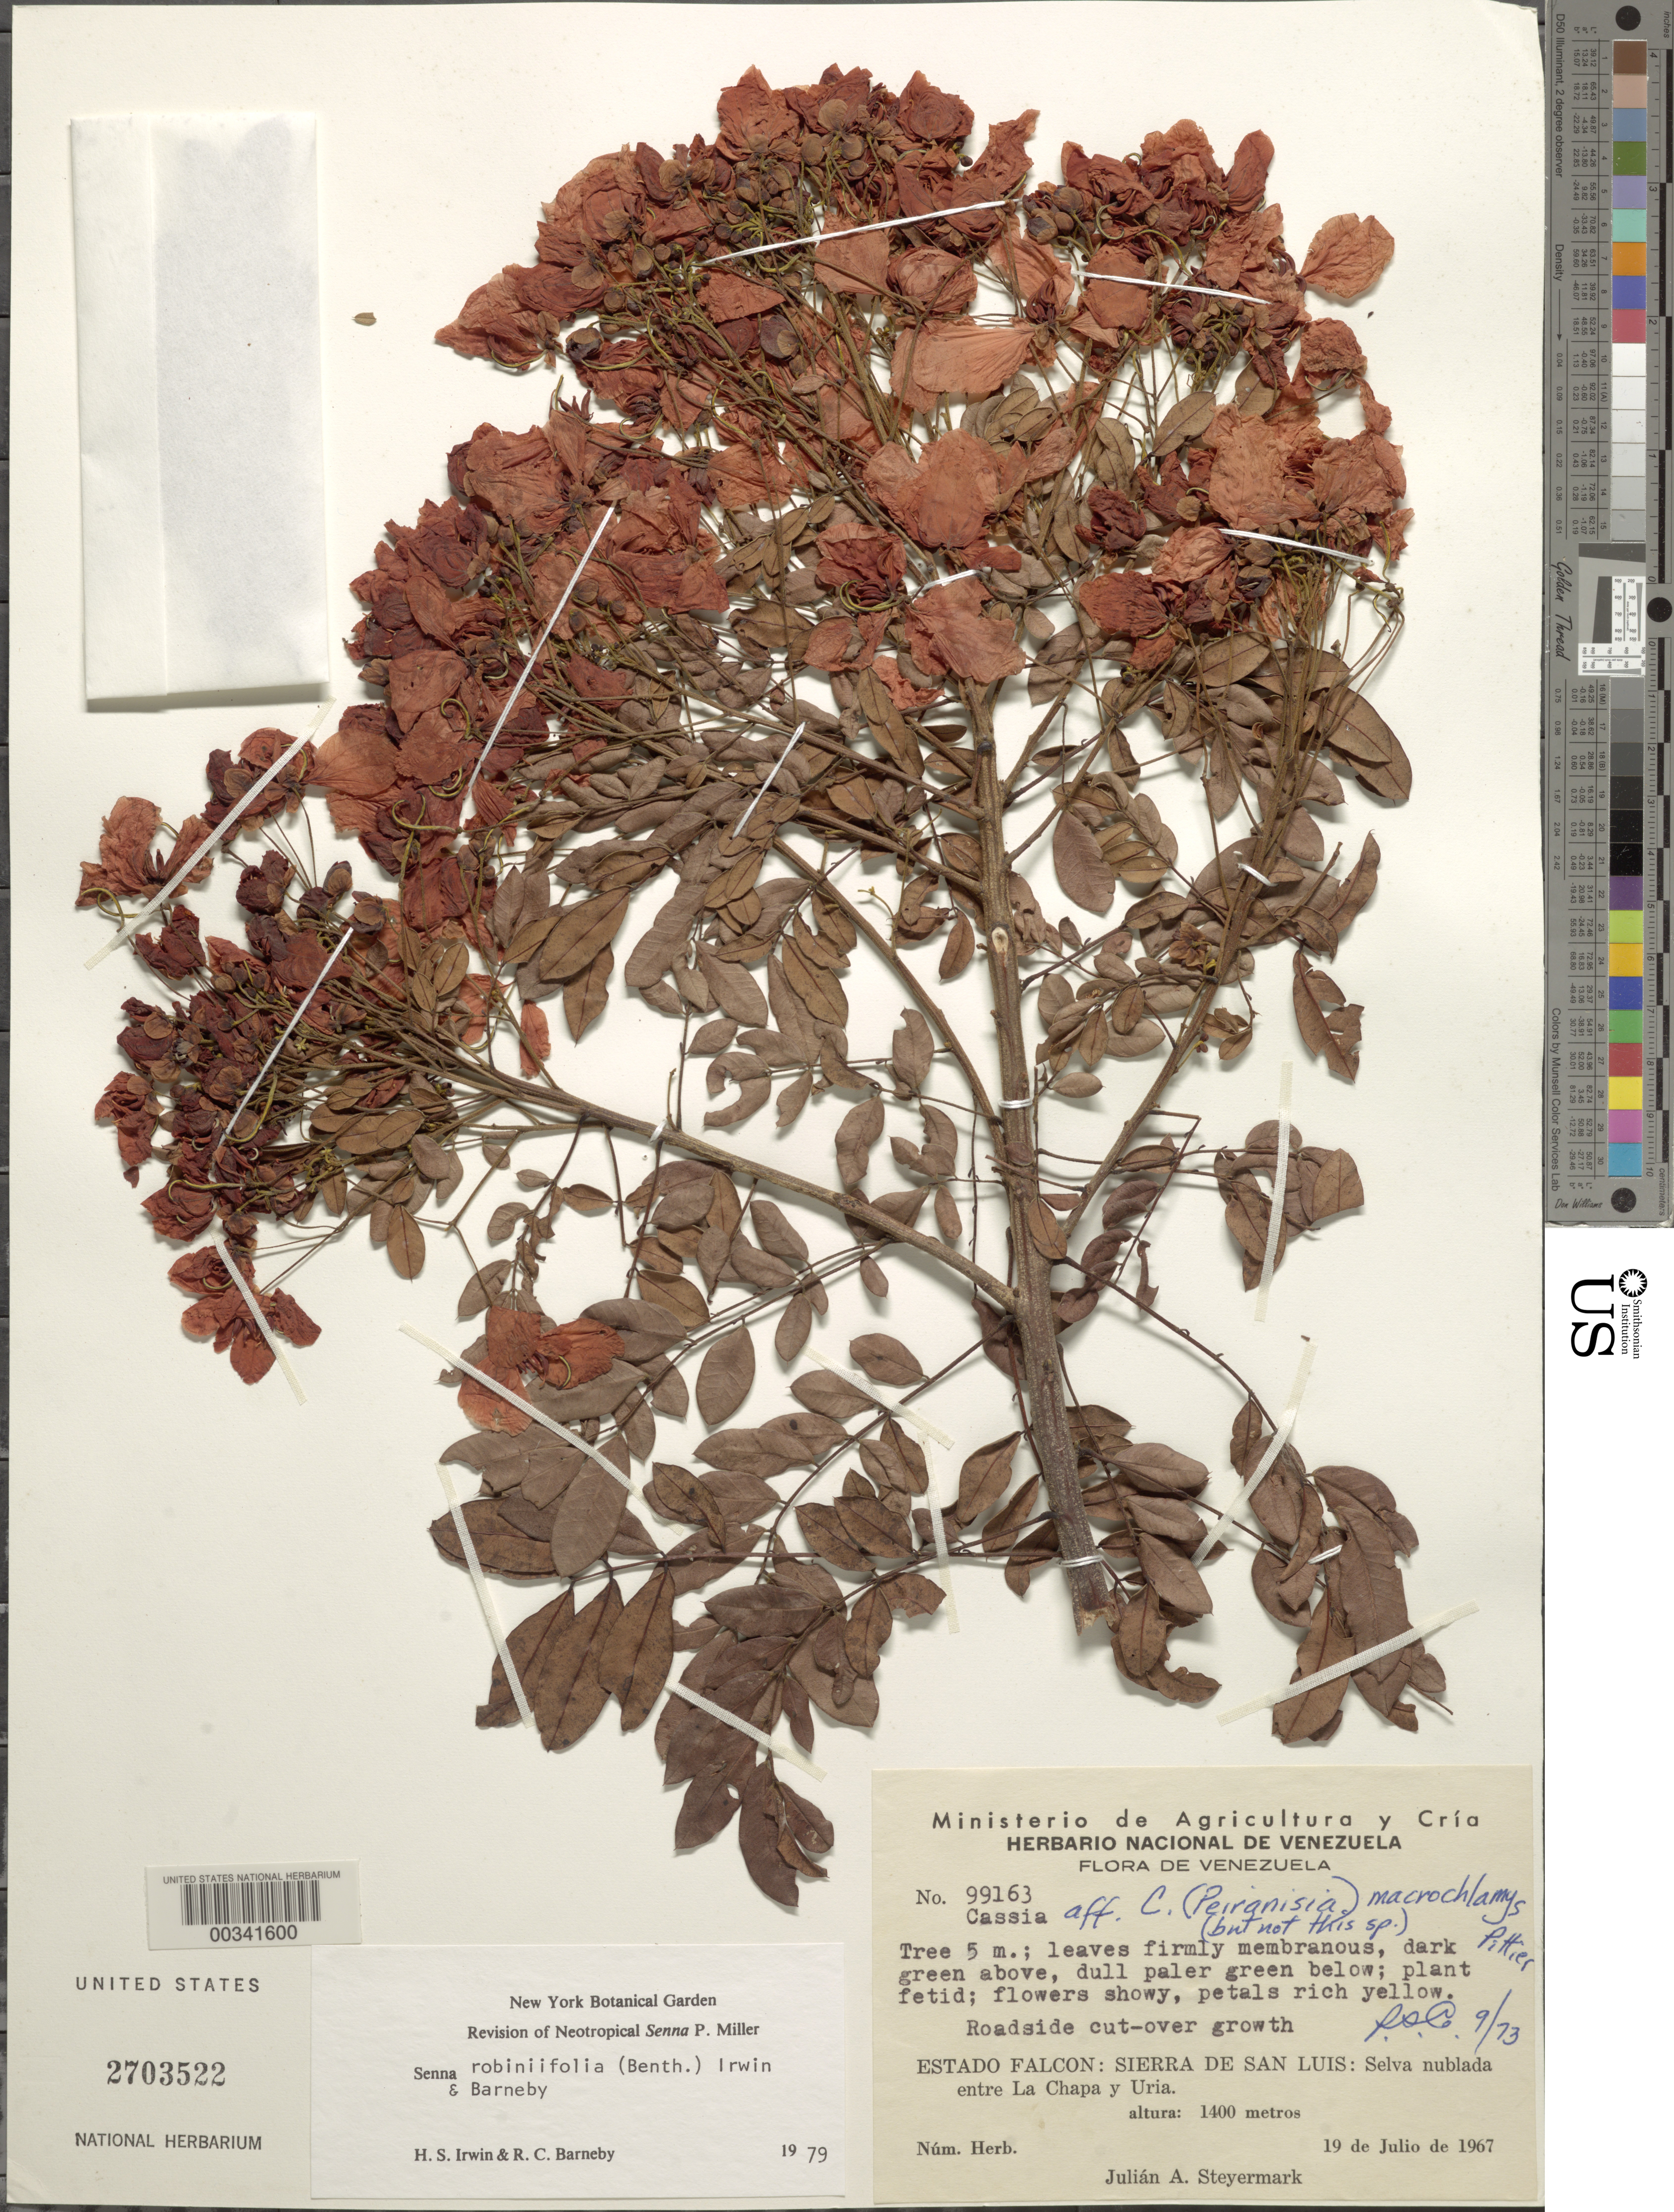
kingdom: Plantae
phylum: Tracheophyta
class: Magnoliopsida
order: Fabales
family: Fabaceae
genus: Senna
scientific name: Senna robiniifolia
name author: (Benth.) H.S. Irwin & Barneby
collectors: J. Steyermark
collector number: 99163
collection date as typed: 19 Jul 1967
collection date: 1967-07-19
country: Venezuela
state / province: Falcón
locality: Sierra de san luis, between la chapa and uria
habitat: Roadside cut-over growth; selva nublada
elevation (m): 1400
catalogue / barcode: US 2703522